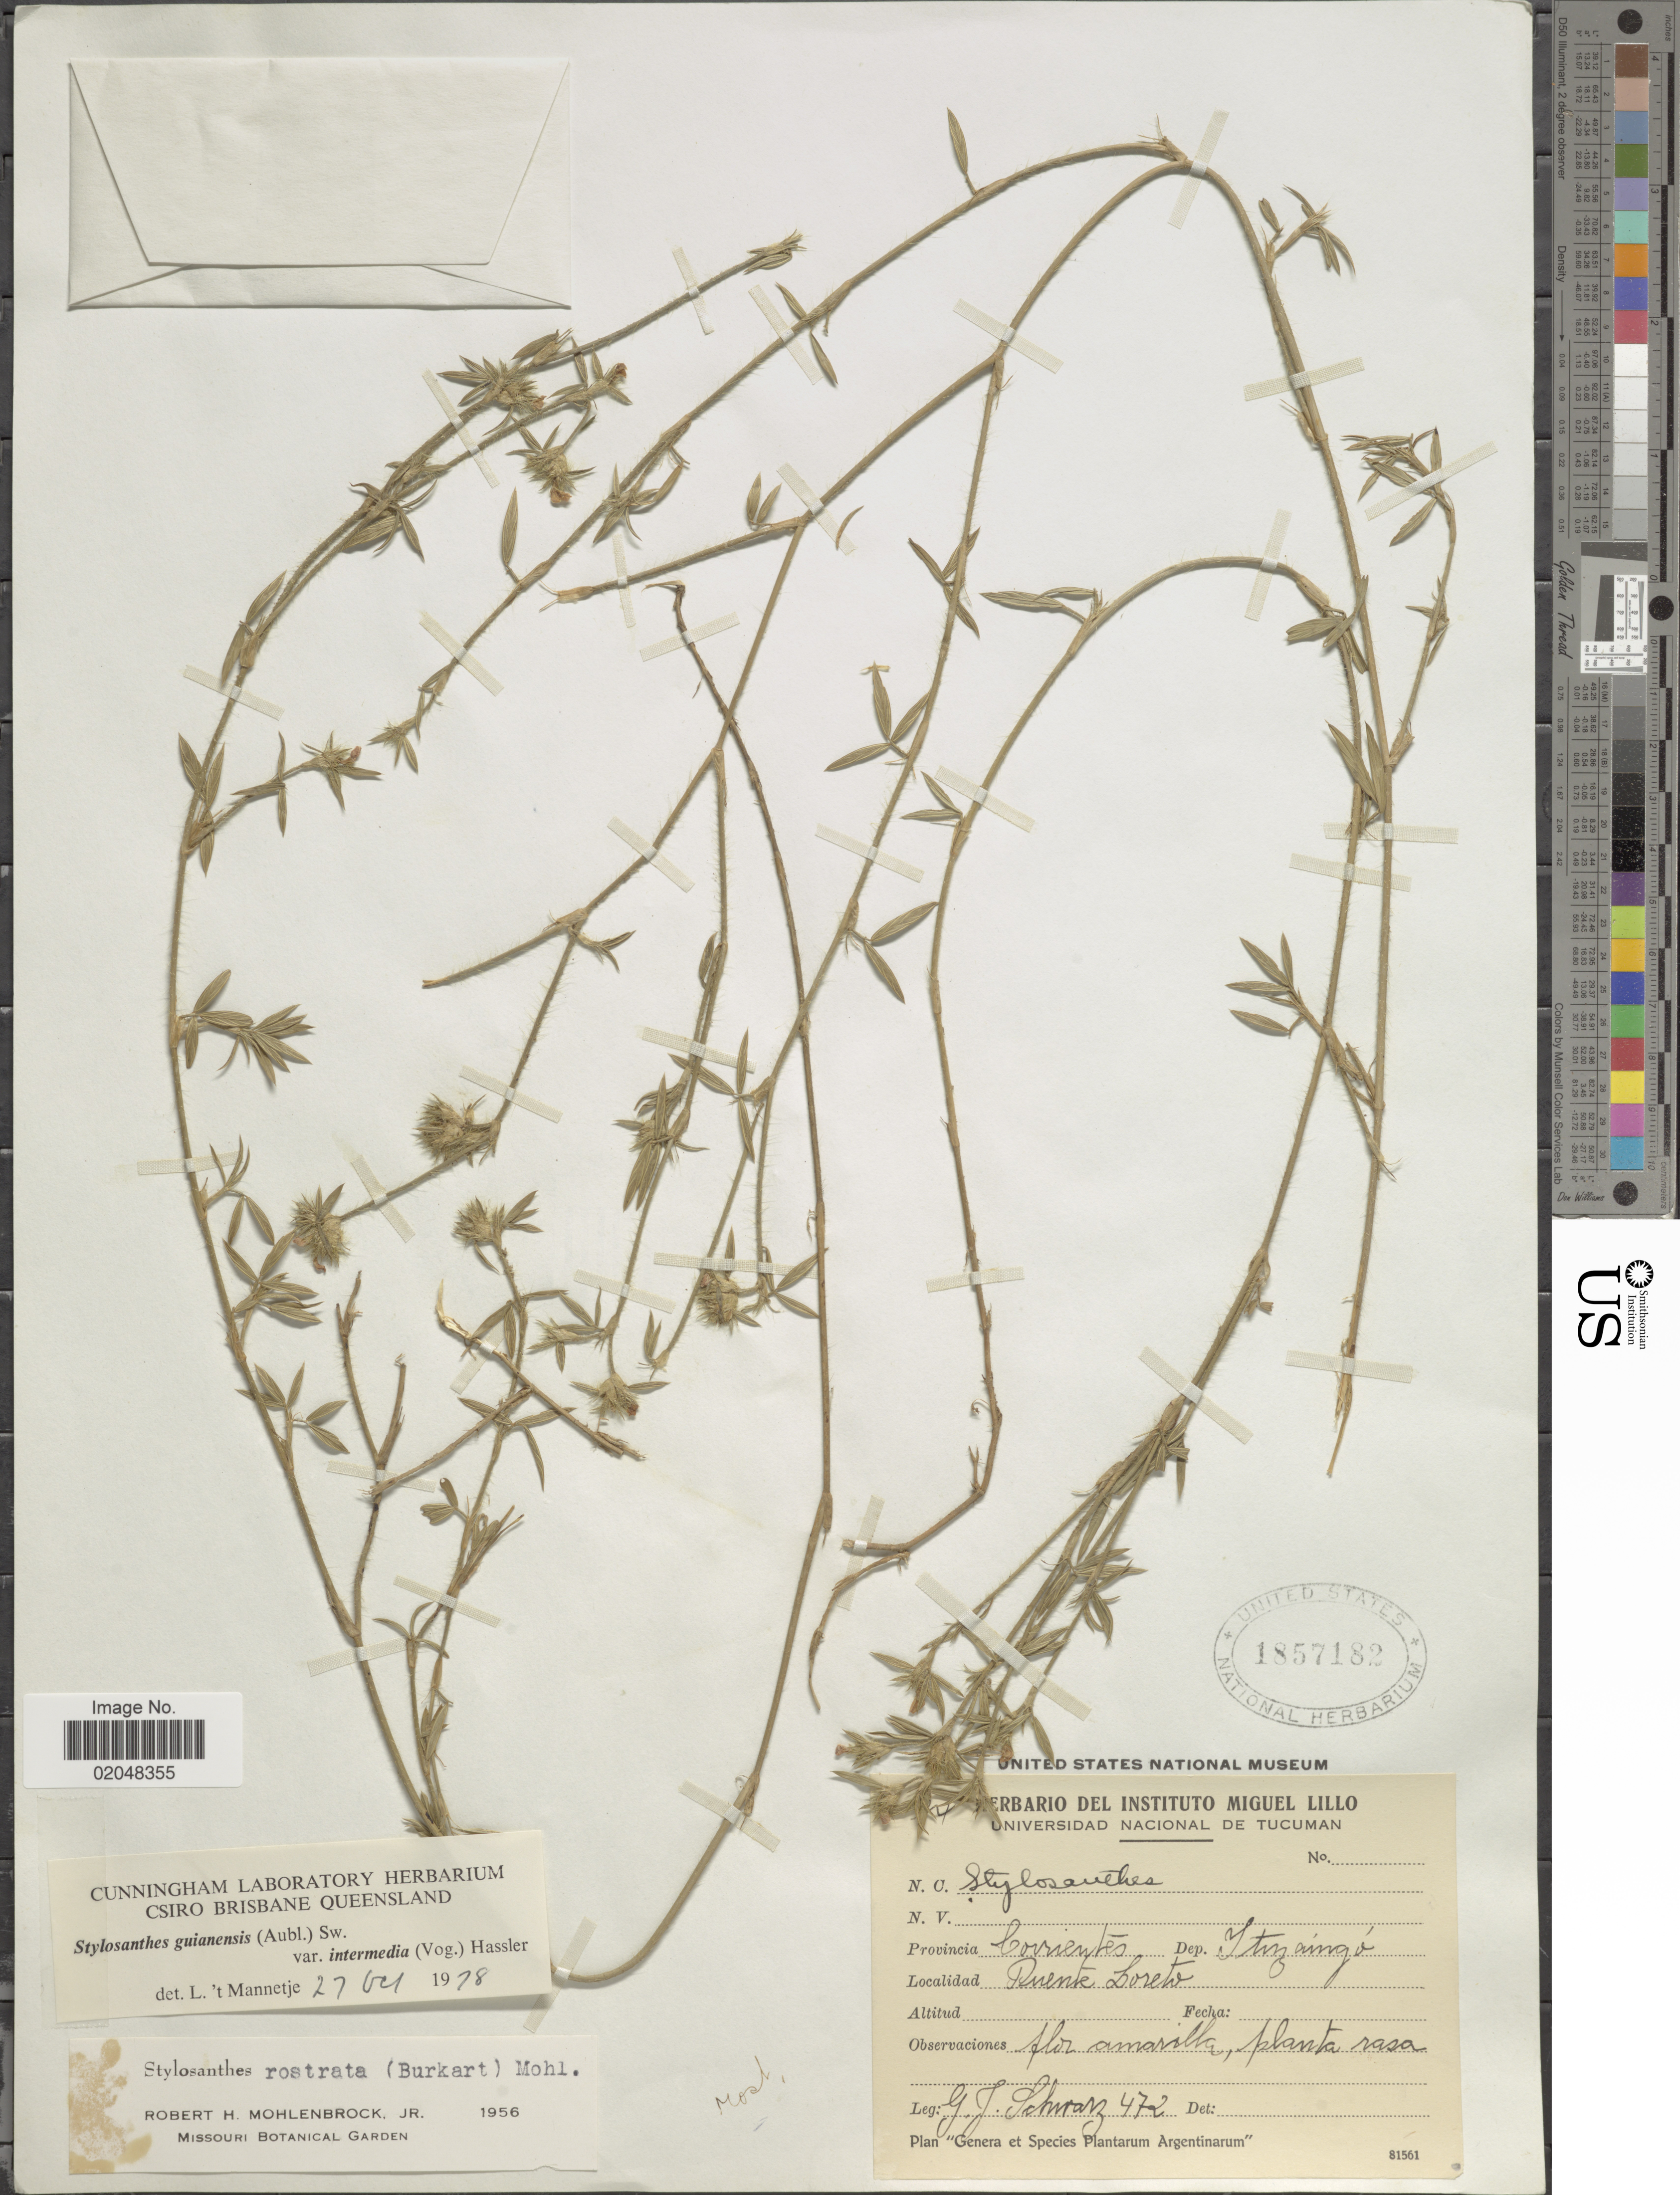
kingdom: Plantae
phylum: Tracheophyta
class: Magnoliopsida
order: Fabales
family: Fabaceae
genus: Stylosanthes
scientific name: Stylosanthes guianensis var. intermedia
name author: (Vogel) Hassl.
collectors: G. J. Schwarz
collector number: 472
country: Argentina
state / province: Corrientes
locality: Dep. Ituizaingo, Puente Loreto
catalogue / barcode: US 1857182